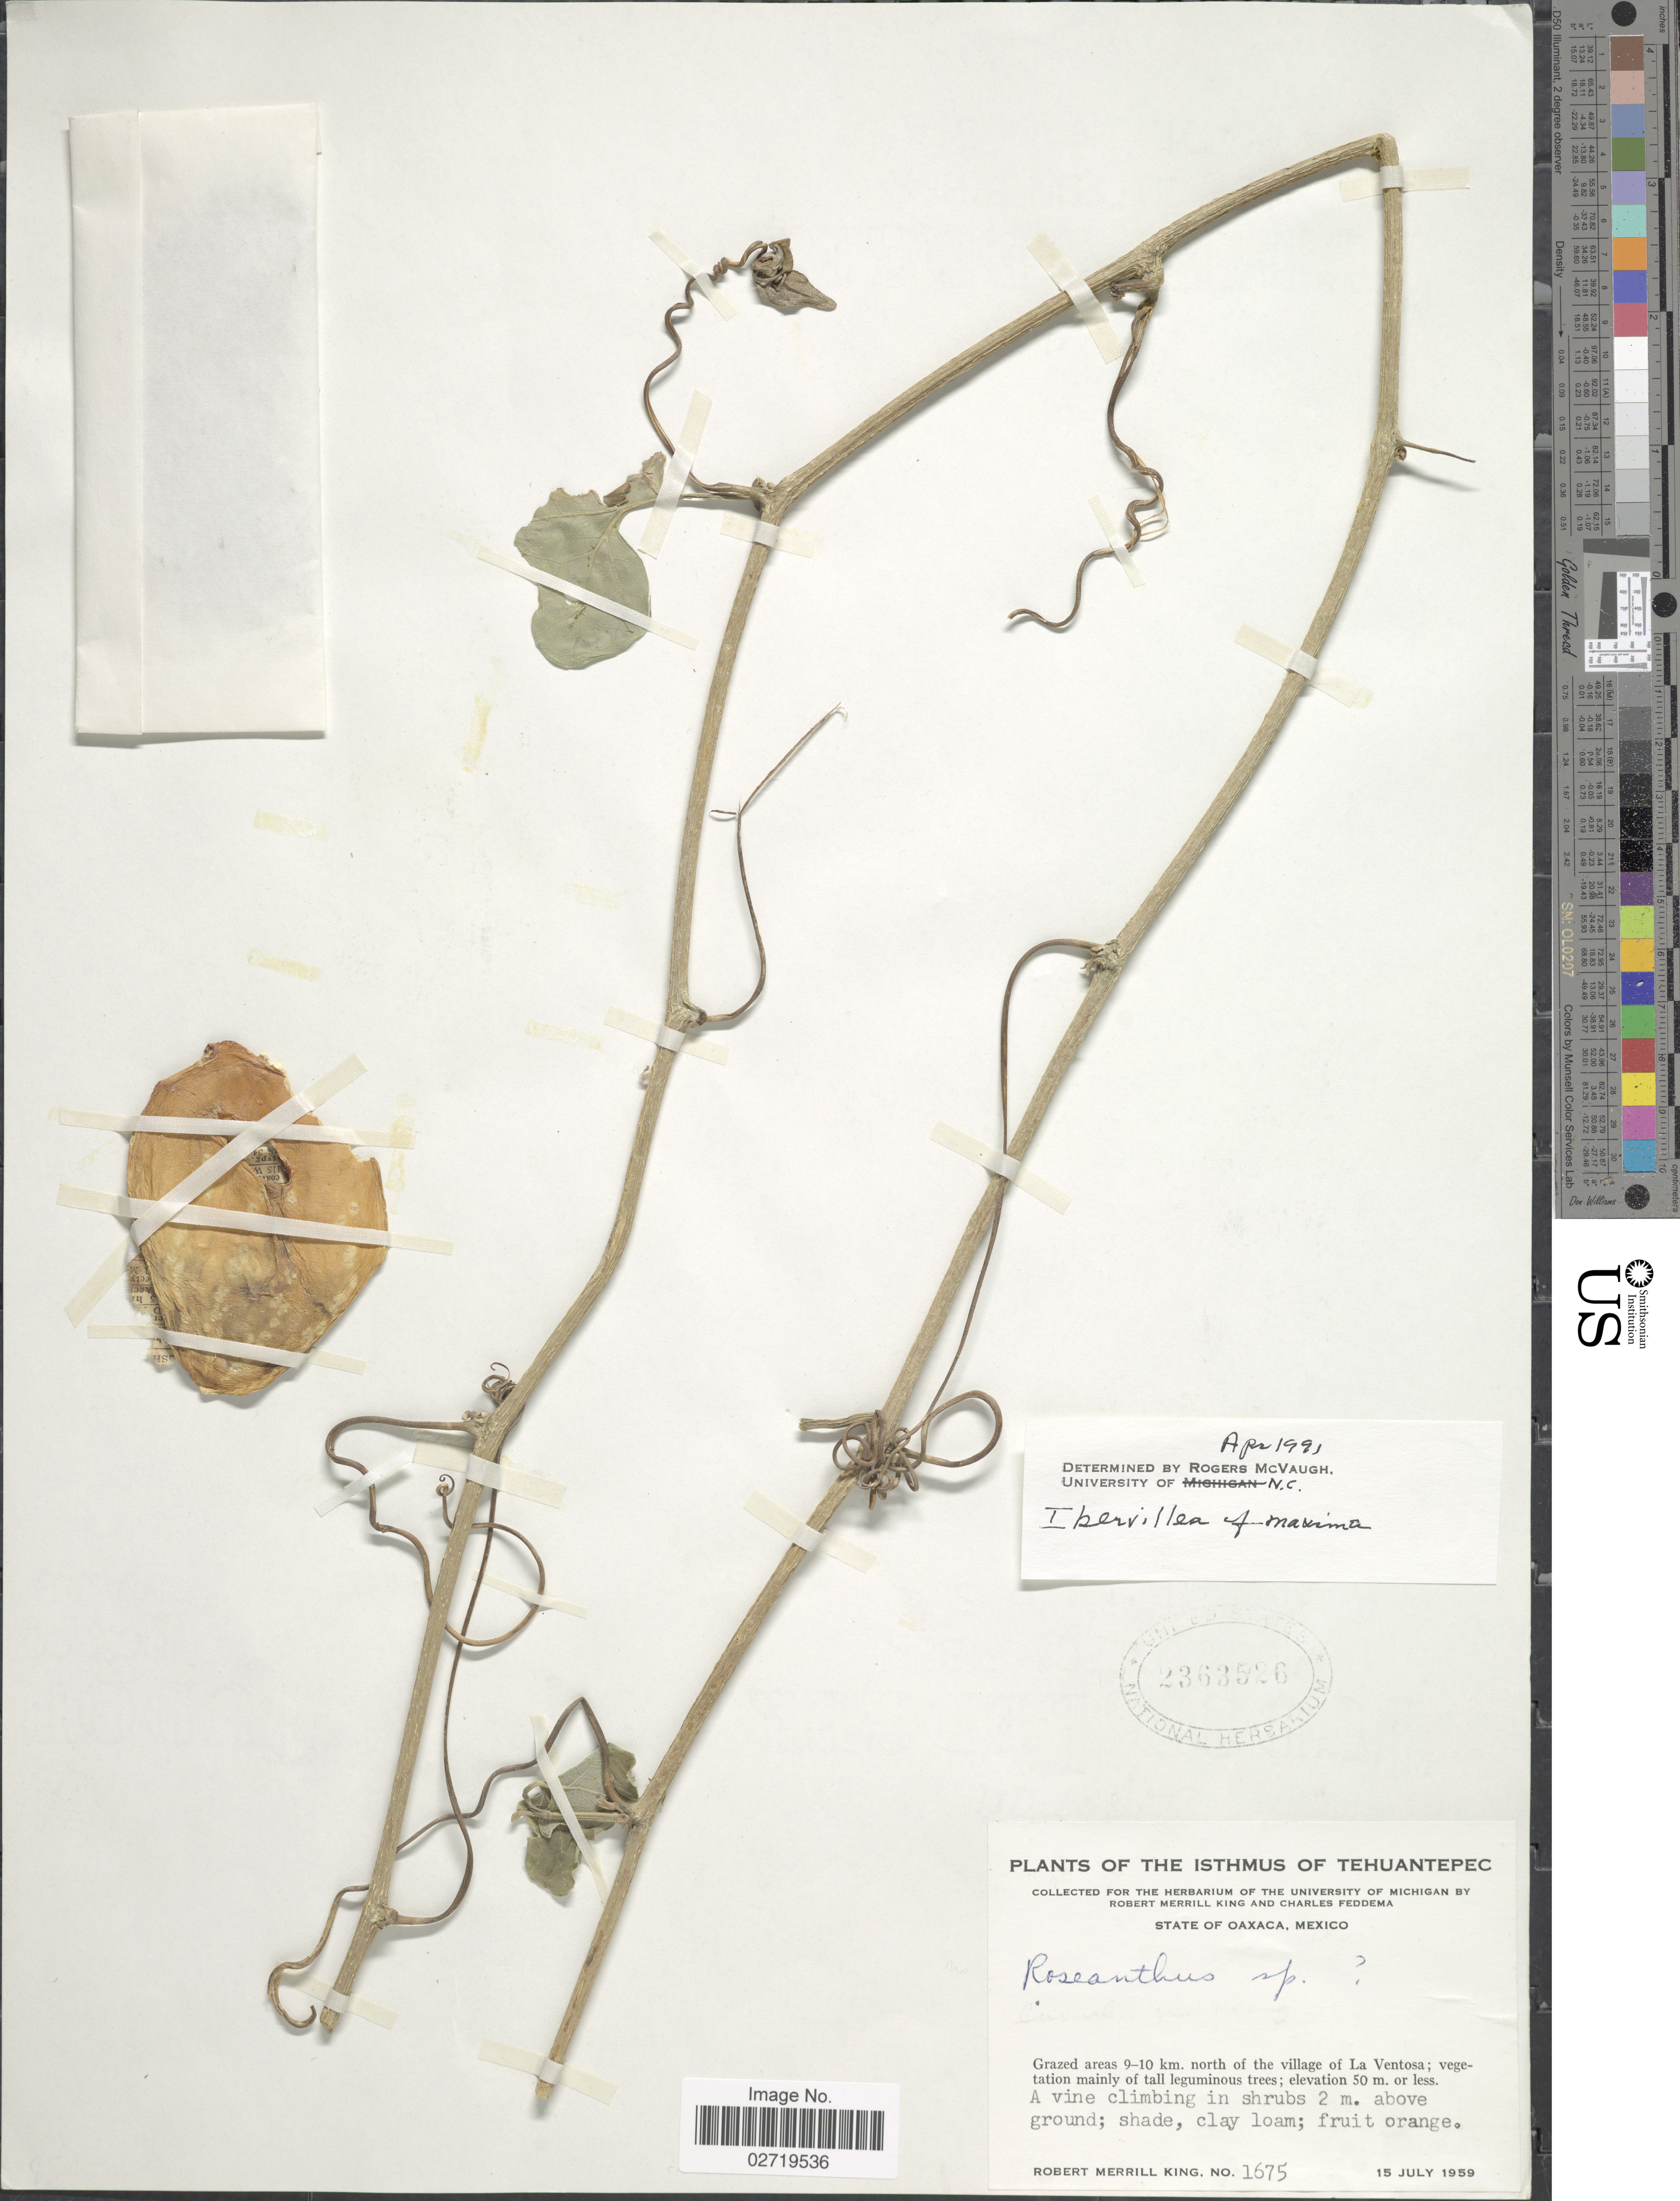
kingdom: Plantae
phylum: Tracheophyta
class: Magnoliopsida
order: Cucurbitales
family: Cucurbitaceae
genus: Ibervillea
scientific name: Ibervillea maxima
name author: Lira & Kearns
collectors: R. M. King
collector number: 1675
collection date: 1959-07-15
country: Mexico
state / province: Oaxaca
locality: The Isthmus of Tehuantepec, Grazed areas 9-10 km north of the village of La Ventosa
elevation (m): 50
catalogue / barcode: US 2363526